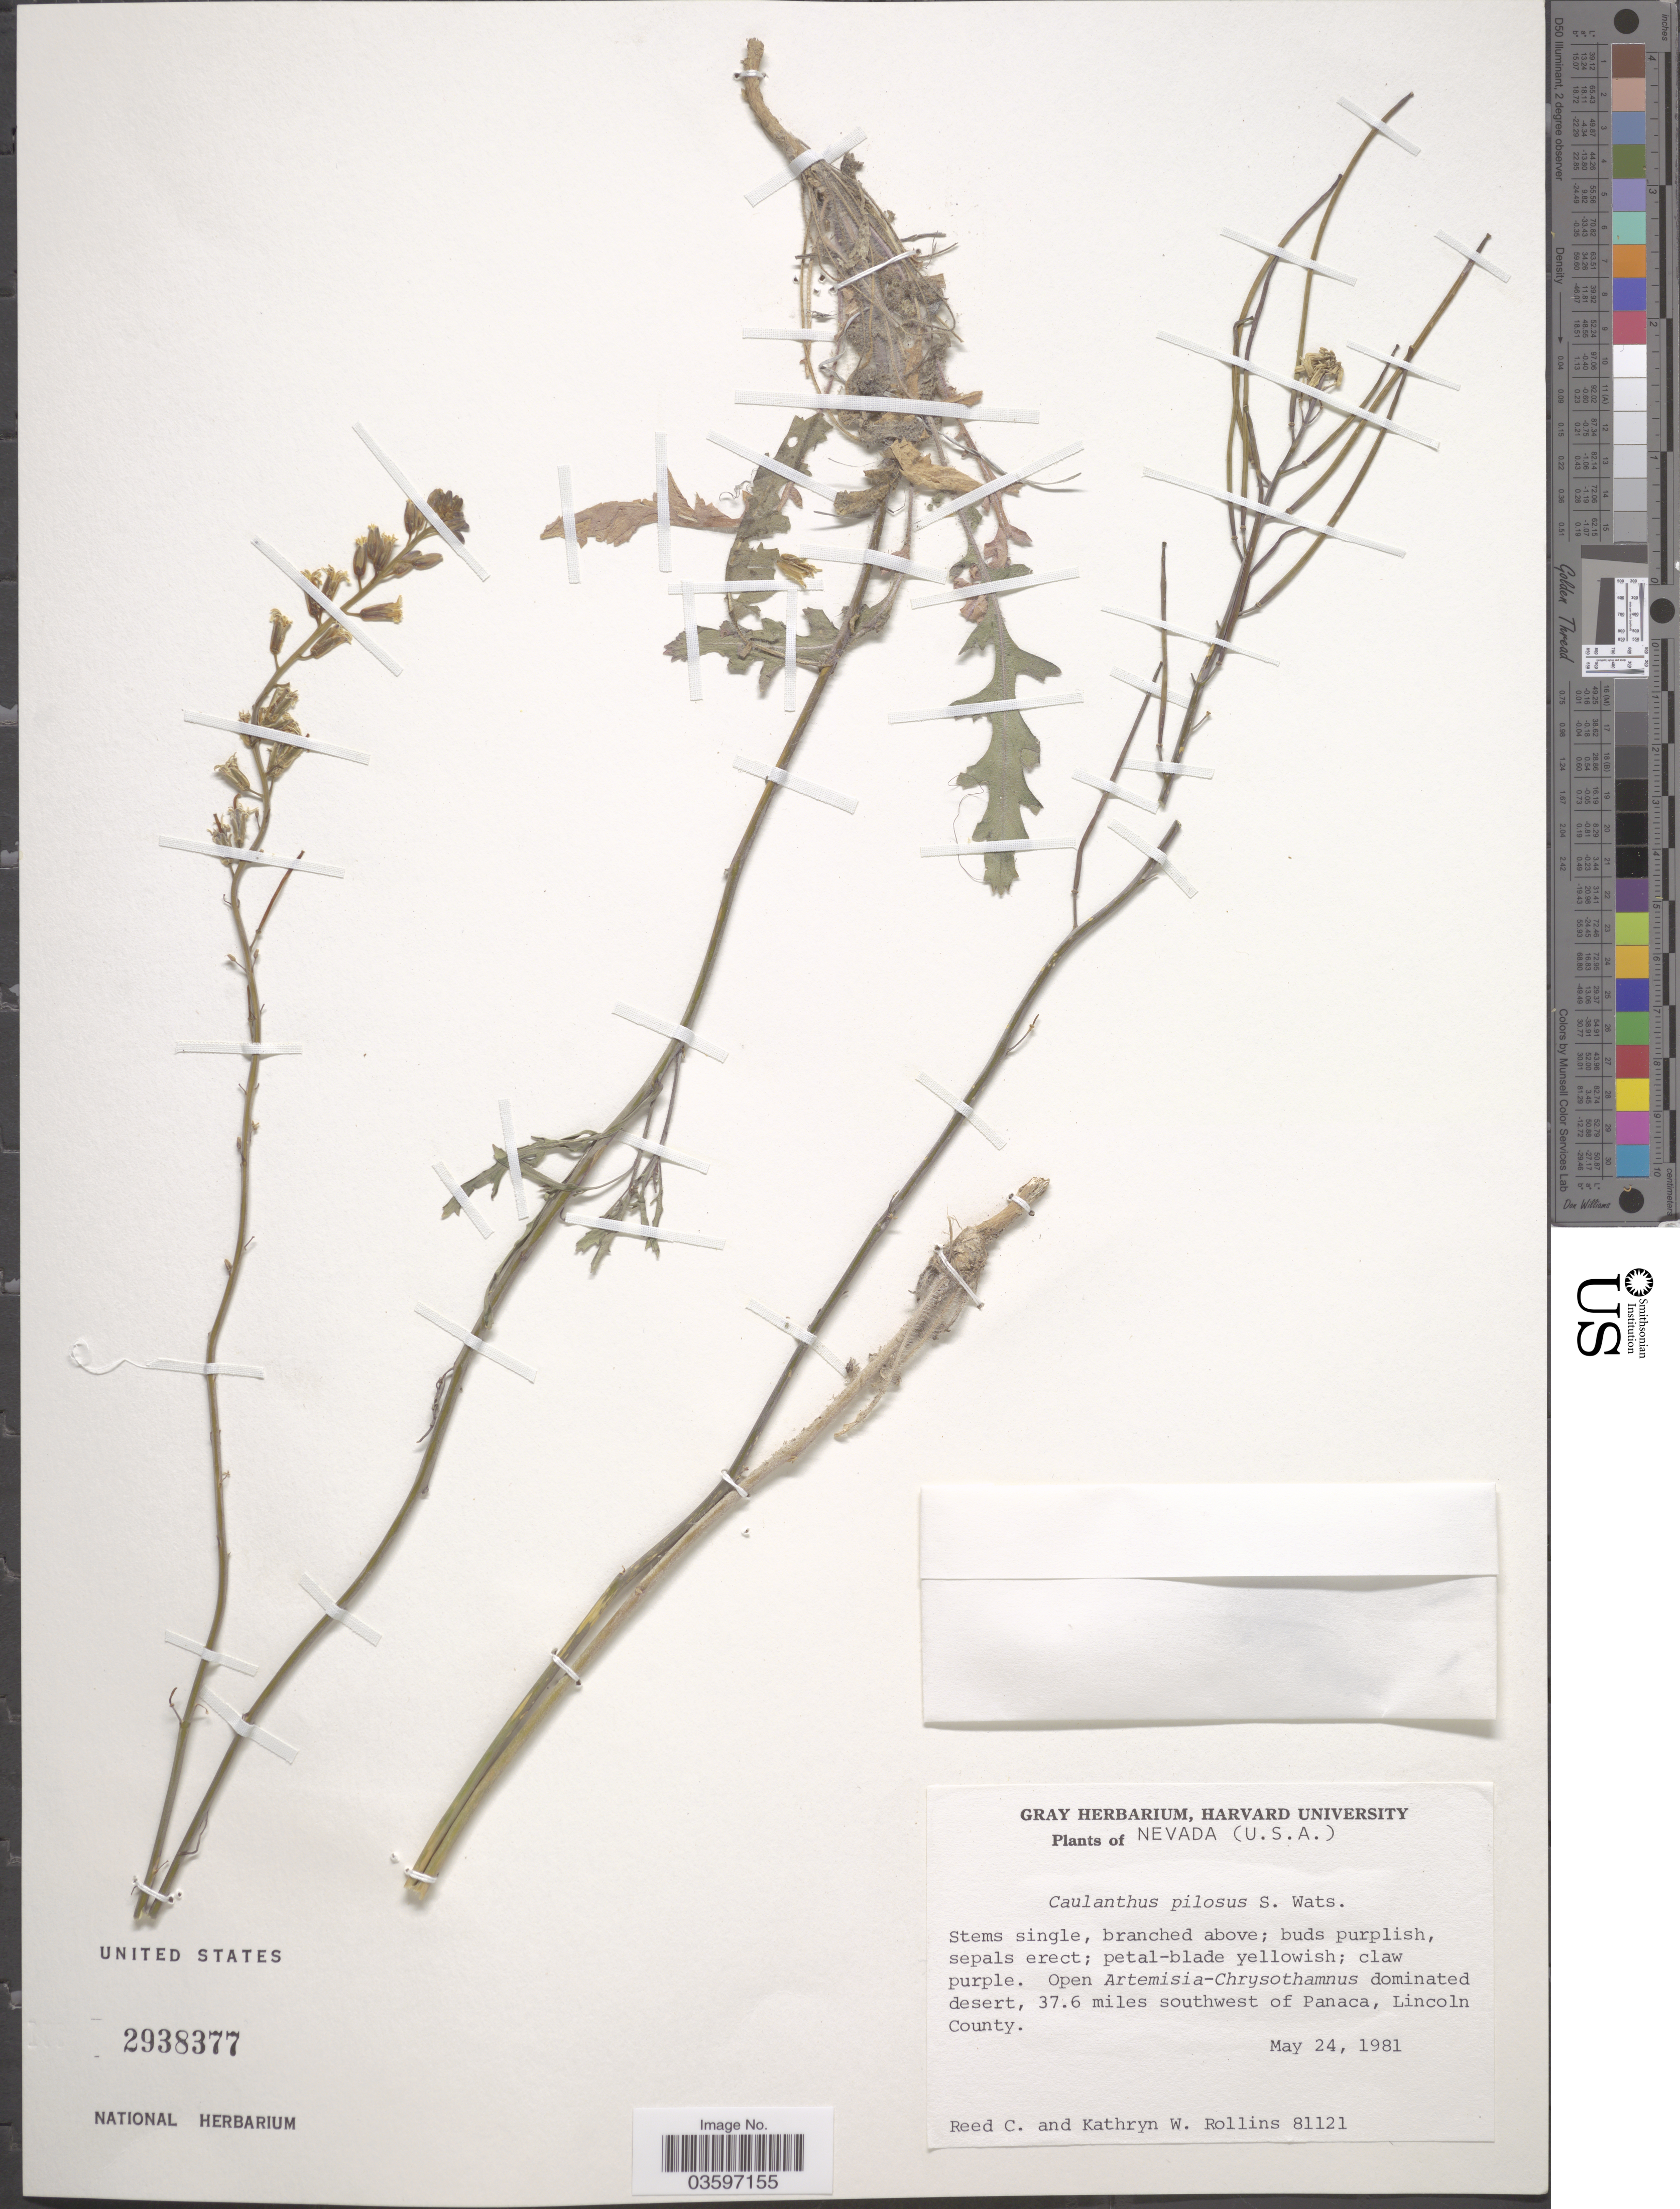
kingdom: Plantae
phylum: Tracheophyta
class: Magnoliopsida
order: Brassicales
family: Brassicaceae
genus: Caulanthus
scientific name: Caulanthus pilosus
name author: S. Watson in C. King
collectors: R. C. Rollins & K. W. Rollins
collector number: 81121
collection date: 1981-05-24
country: United States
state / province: Nevada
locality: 37.6 miles southwest of Panaca, Lincoln County.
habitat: open desert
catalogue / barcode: US 2938377